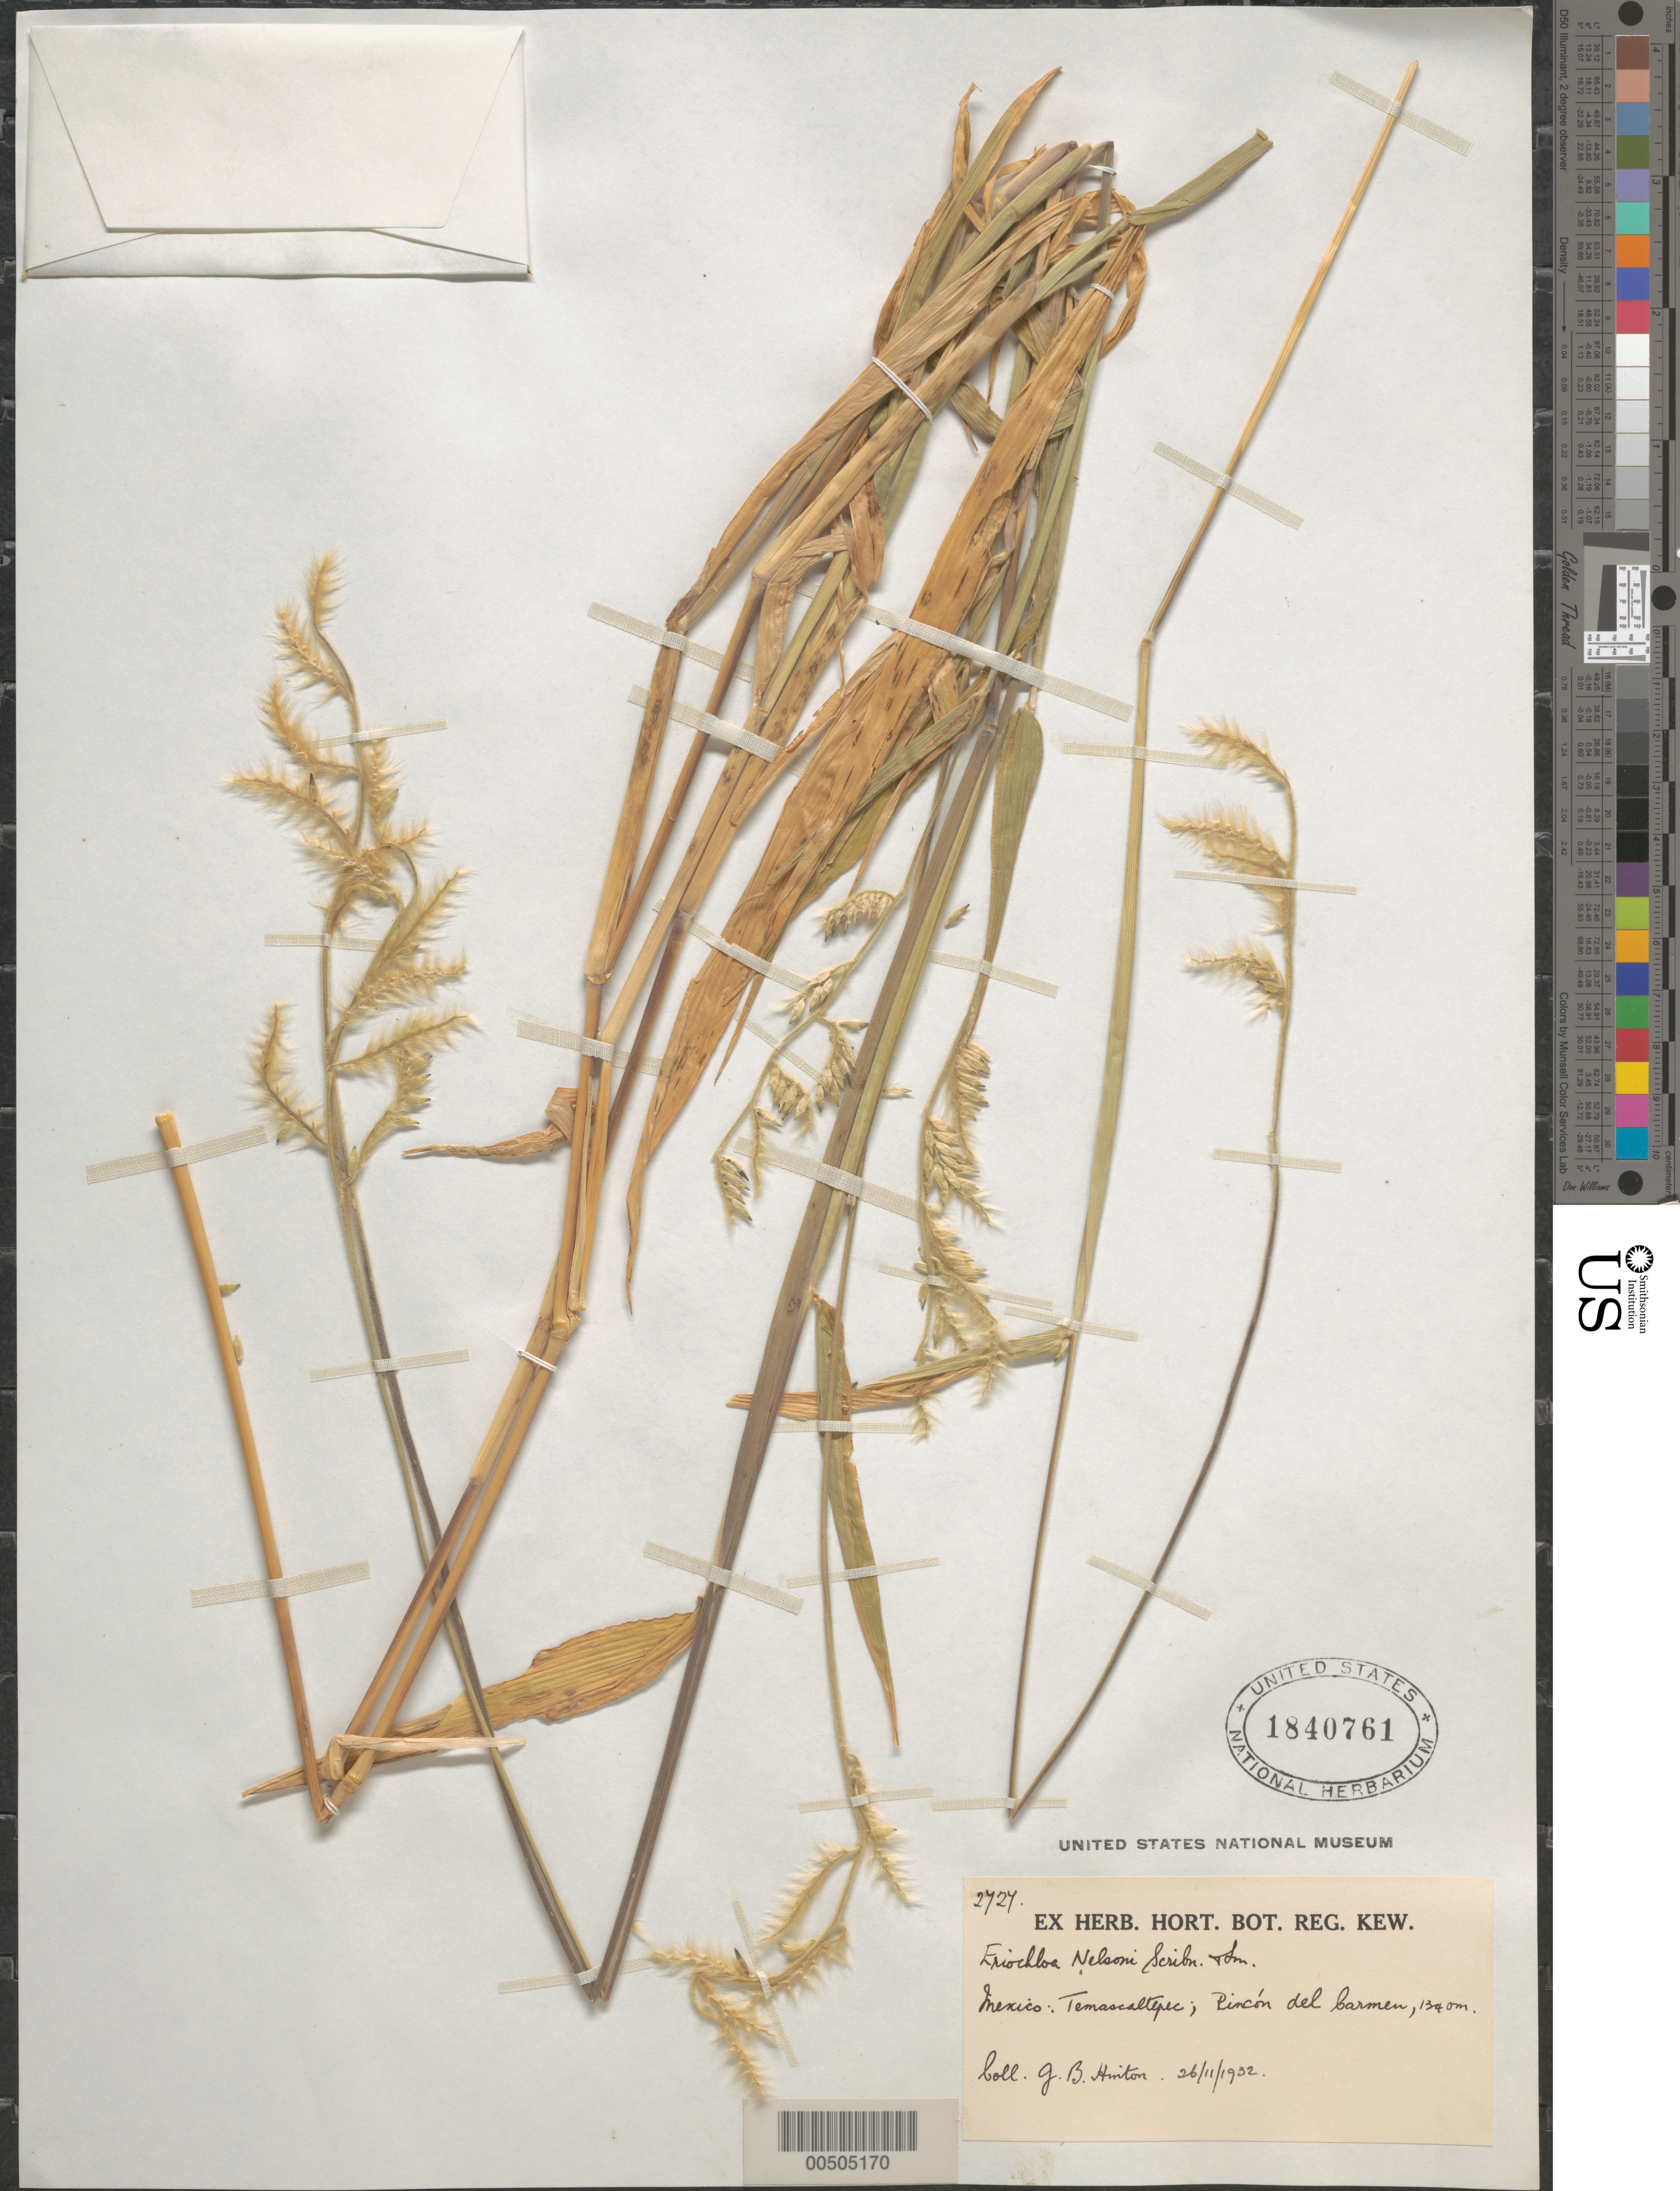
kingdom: Plantae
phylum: Tracheophyta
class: Liliopsida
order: Poales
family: Poaceae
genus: Eriochloa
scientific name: Eriochloa nelsonii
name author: Scribn. & J.G. Sm.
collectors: G. B. Hinton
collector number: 2727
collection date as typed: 26 Nov 1932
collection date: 1932-11-26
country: Mexico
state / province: México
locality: Temascaltepec, Rincón del Carmen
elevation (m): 1340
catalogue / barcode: US 1840761